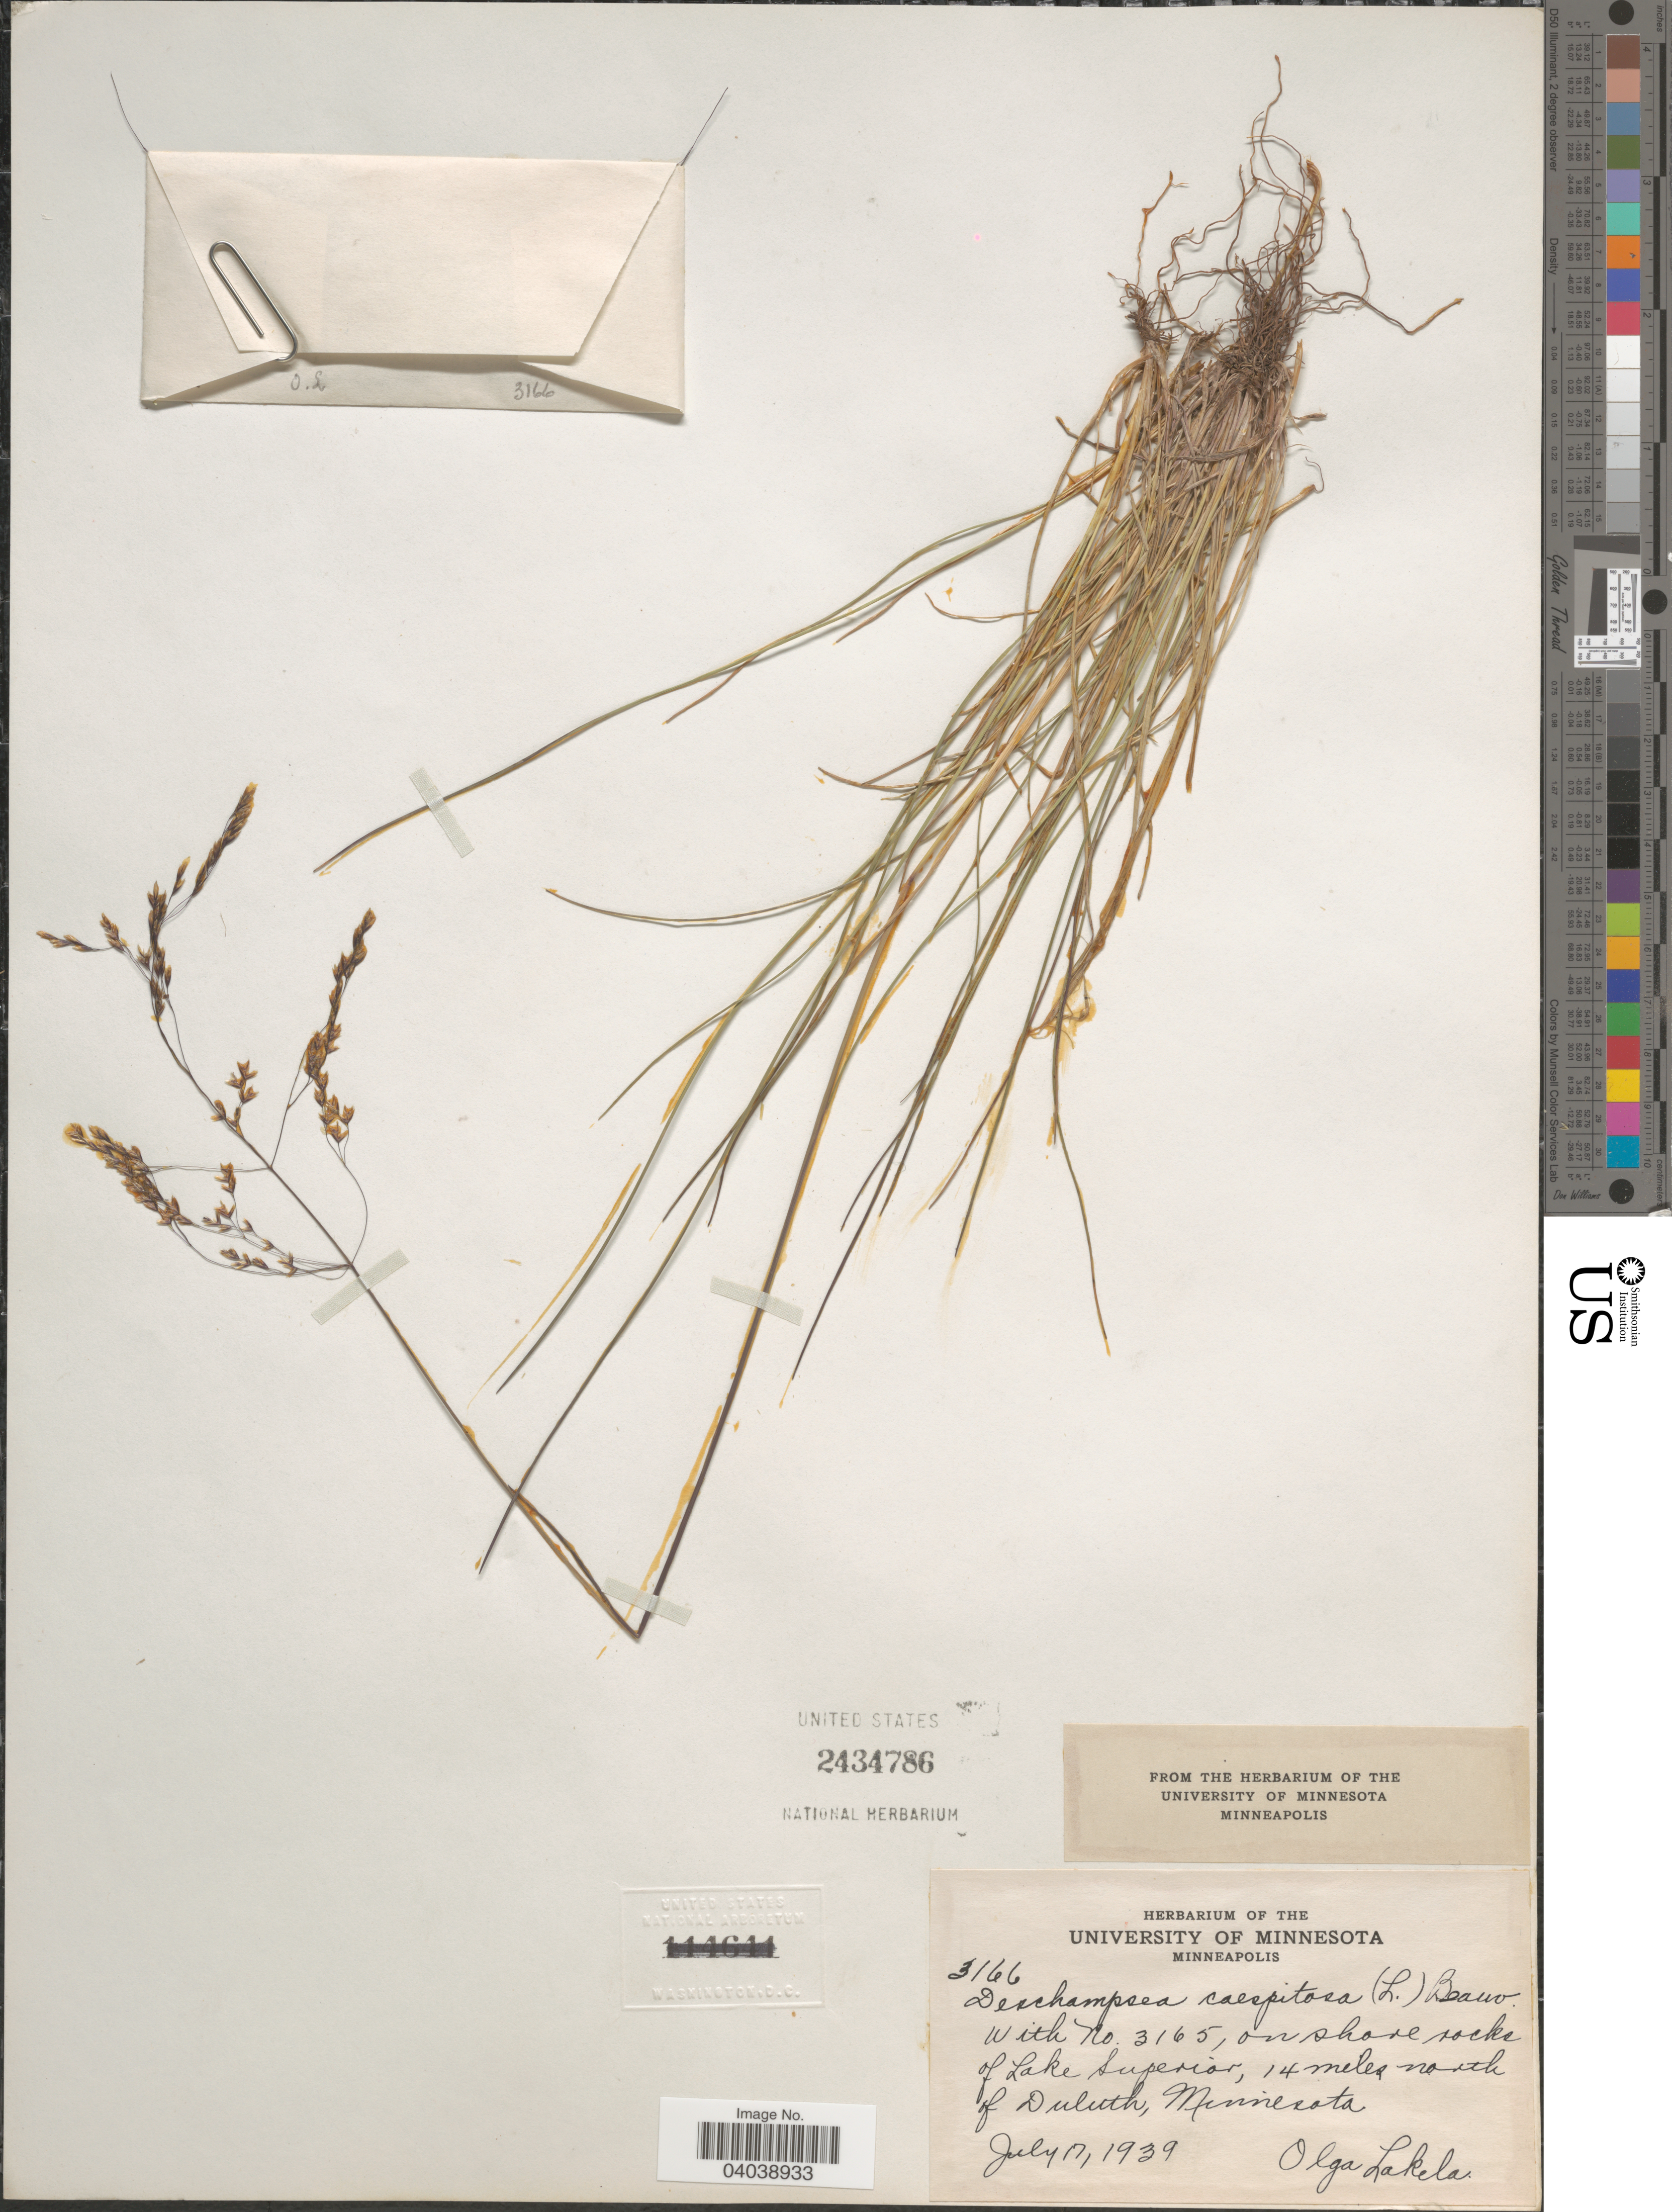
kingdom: Plantae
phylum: Tracheophyta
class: Liliopsida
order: Poales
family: Poaceae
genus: Deschampsia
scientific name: Deschampsia cespitosa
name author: (L.) P. Beauv.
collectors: O. K. Lakela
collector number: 3166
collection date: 1939-07-17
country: United States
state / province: Minnesota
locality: On shore rocks of Lake Superior, 14 miles north of Duluth.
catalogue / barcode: US 2434786